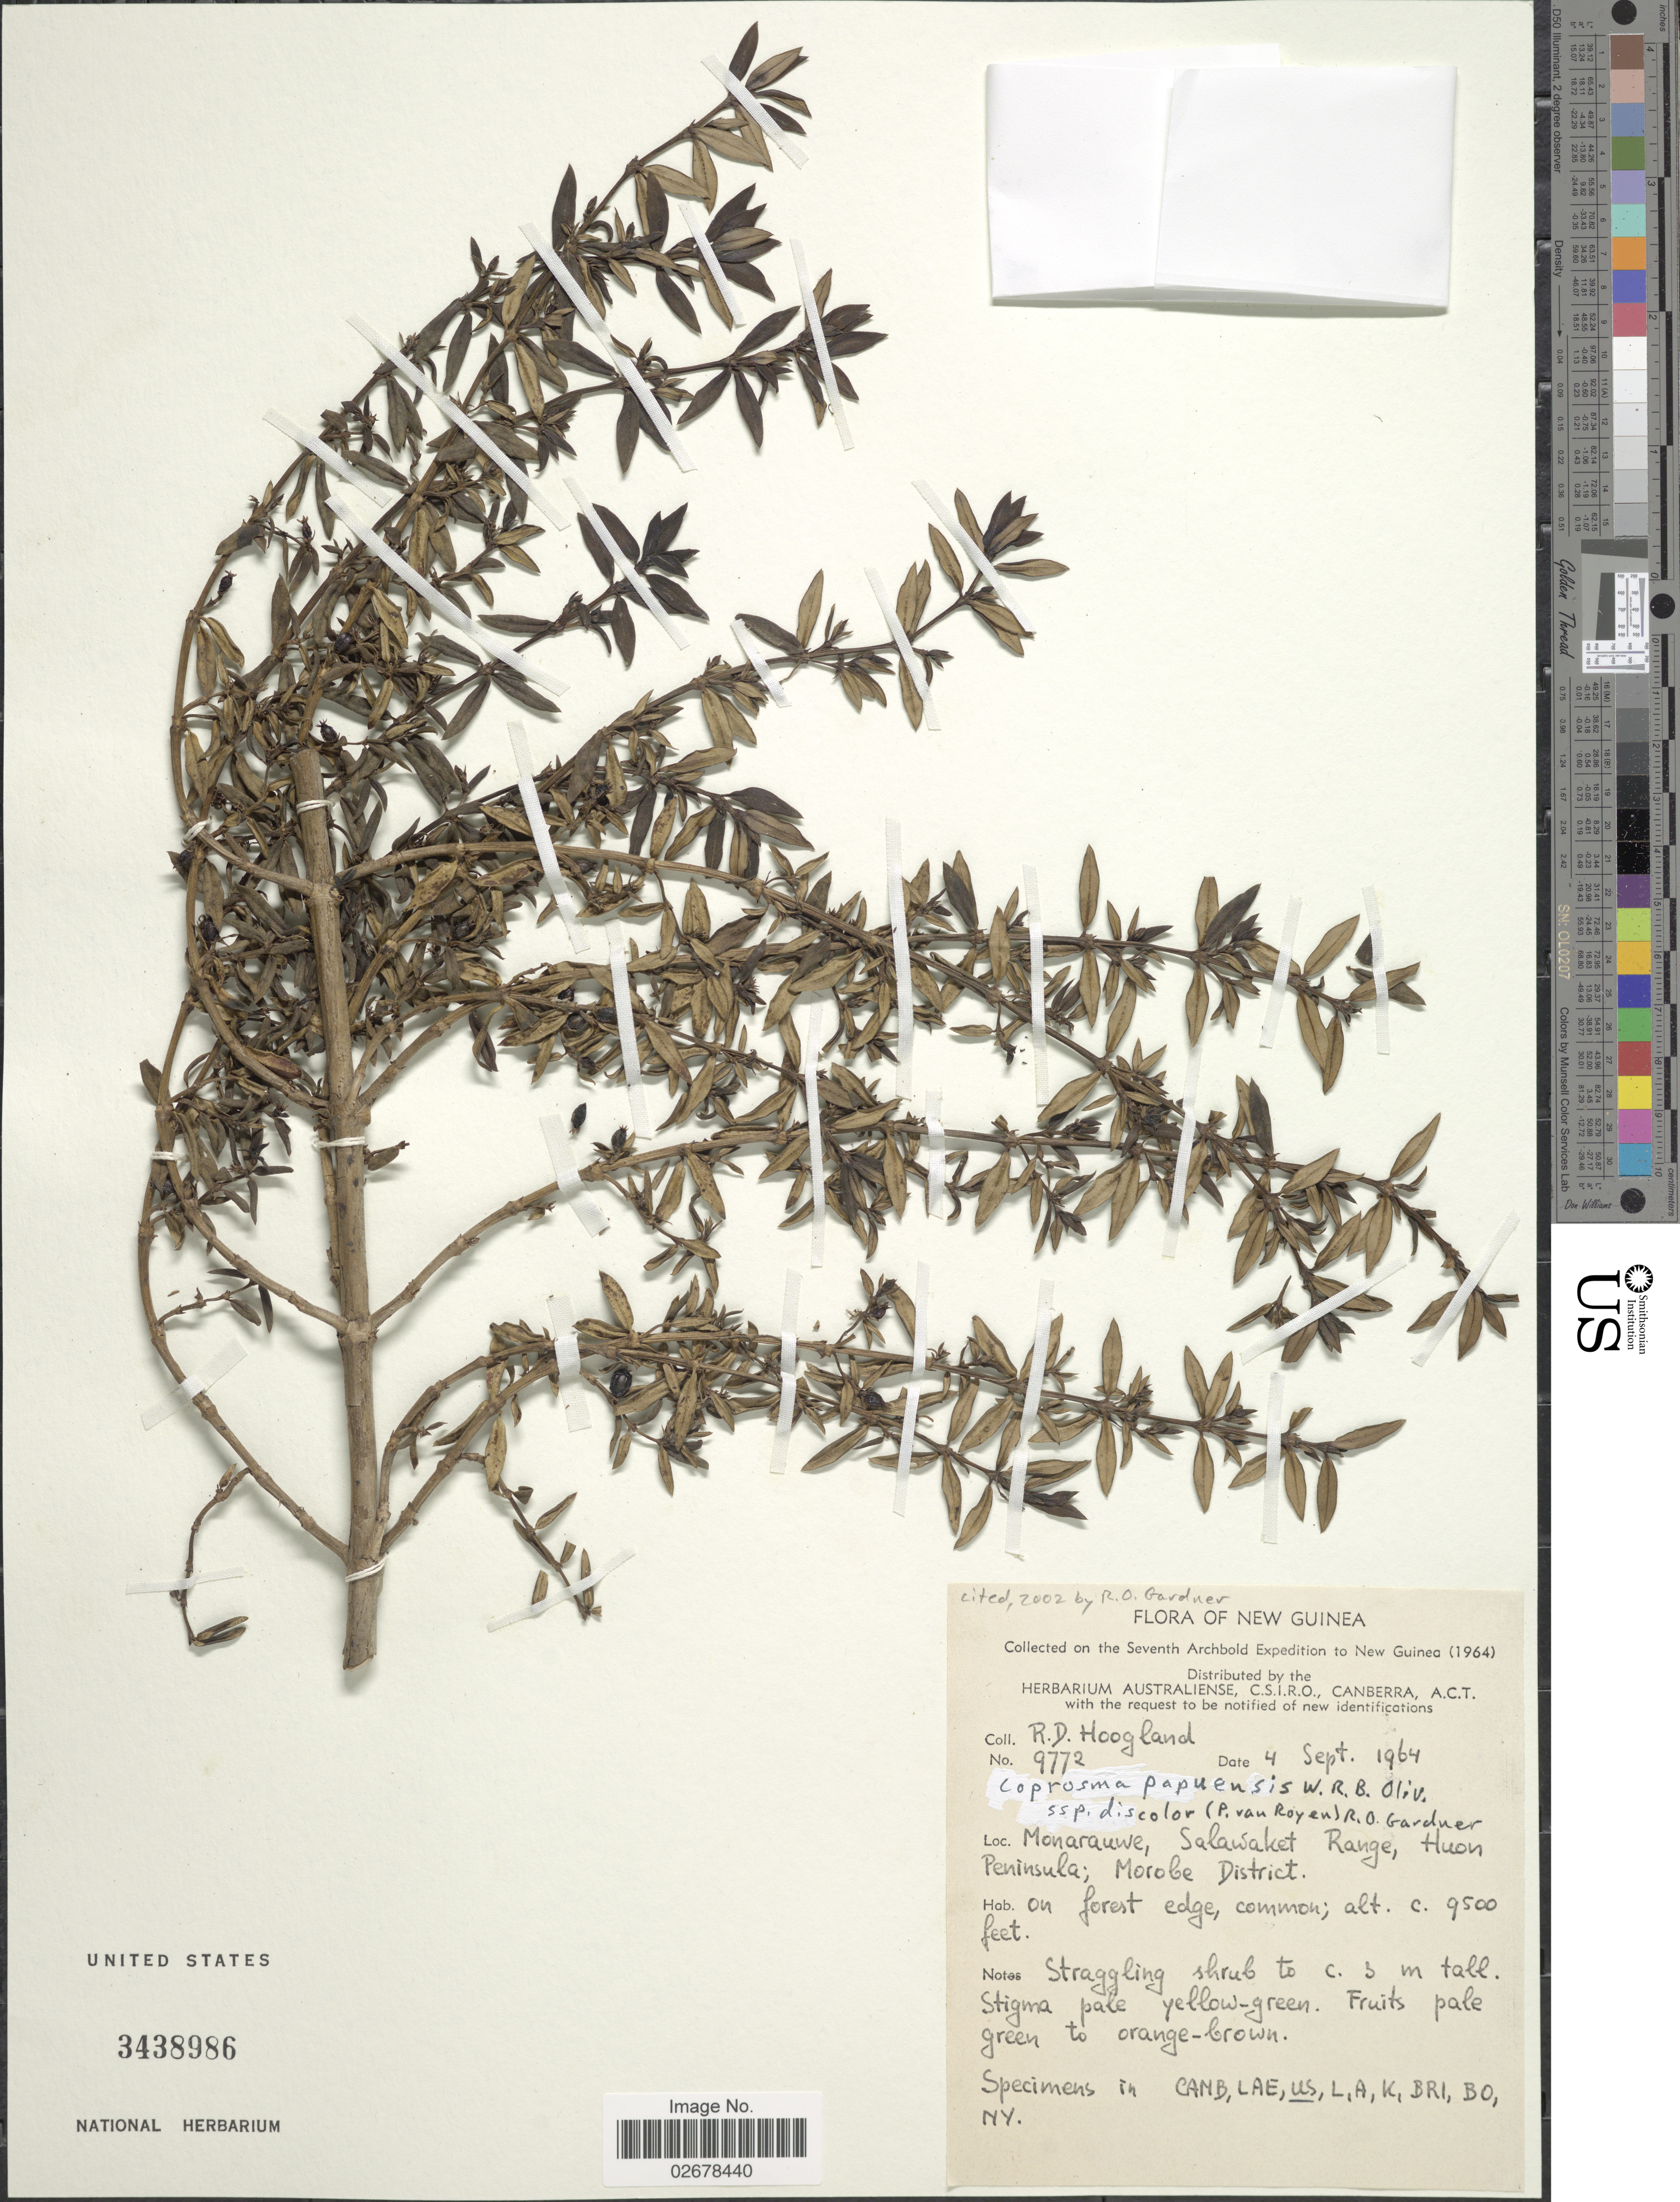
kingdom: Plantae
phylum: Tracheophyta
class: Magnoliopsida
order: Gentianales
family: Rubiaceae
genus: Coprosma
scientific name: Coprosma papuensis subsp. discolor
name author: (P. Royen) R.O. Gardner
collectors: R. D. Hoogland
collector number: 9772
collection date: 1964-09-04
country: Papua New Guinea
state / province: Morobe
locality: New Guinea, Monarauwe, Salawaket Range, Huon Peninsula, on forest edge.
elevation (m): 2896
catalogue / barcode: US 3438986